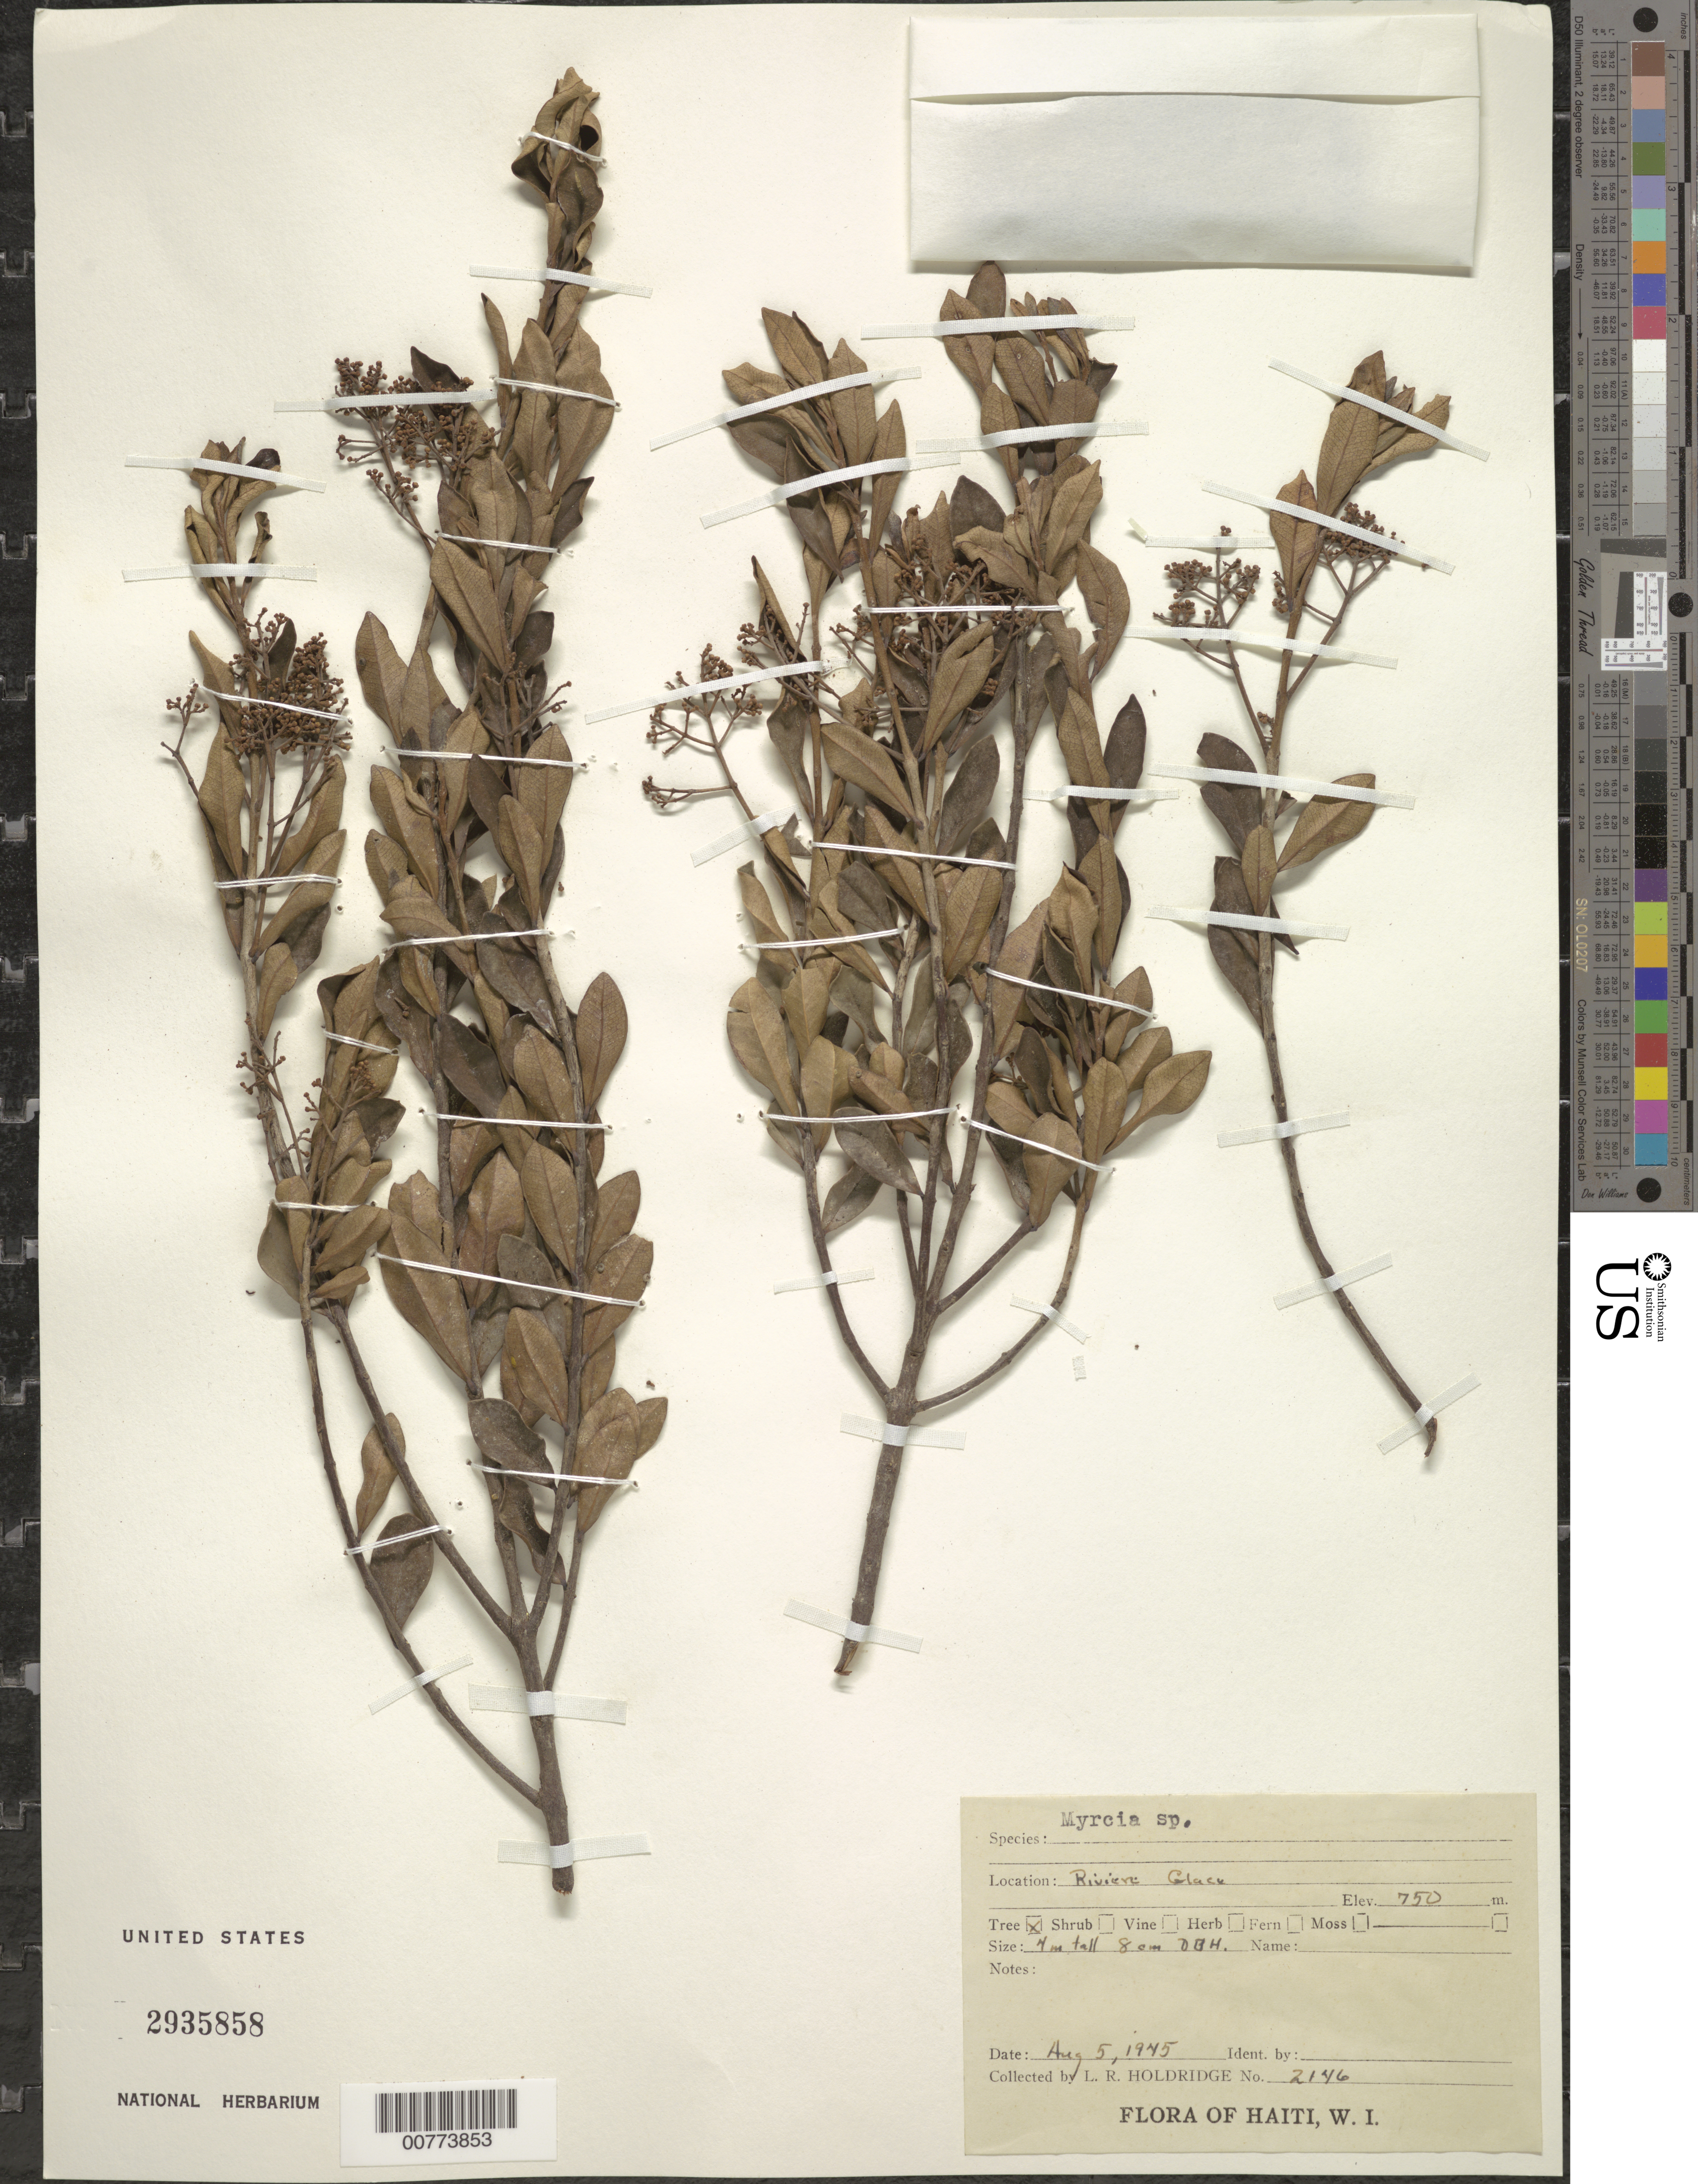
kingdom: Plantae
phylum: Tracheophyta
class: Magnoliopsida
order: Myrtales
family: Myrtaceae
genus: Myrcia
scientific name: Myrcia sp.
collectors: L. Holdridge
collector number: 2146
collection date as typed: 05 Aug 1945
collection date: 1945-08-05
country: Haiti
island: Hispaniola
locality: Riviere Glace.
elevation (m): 750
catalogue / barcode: US 2935858